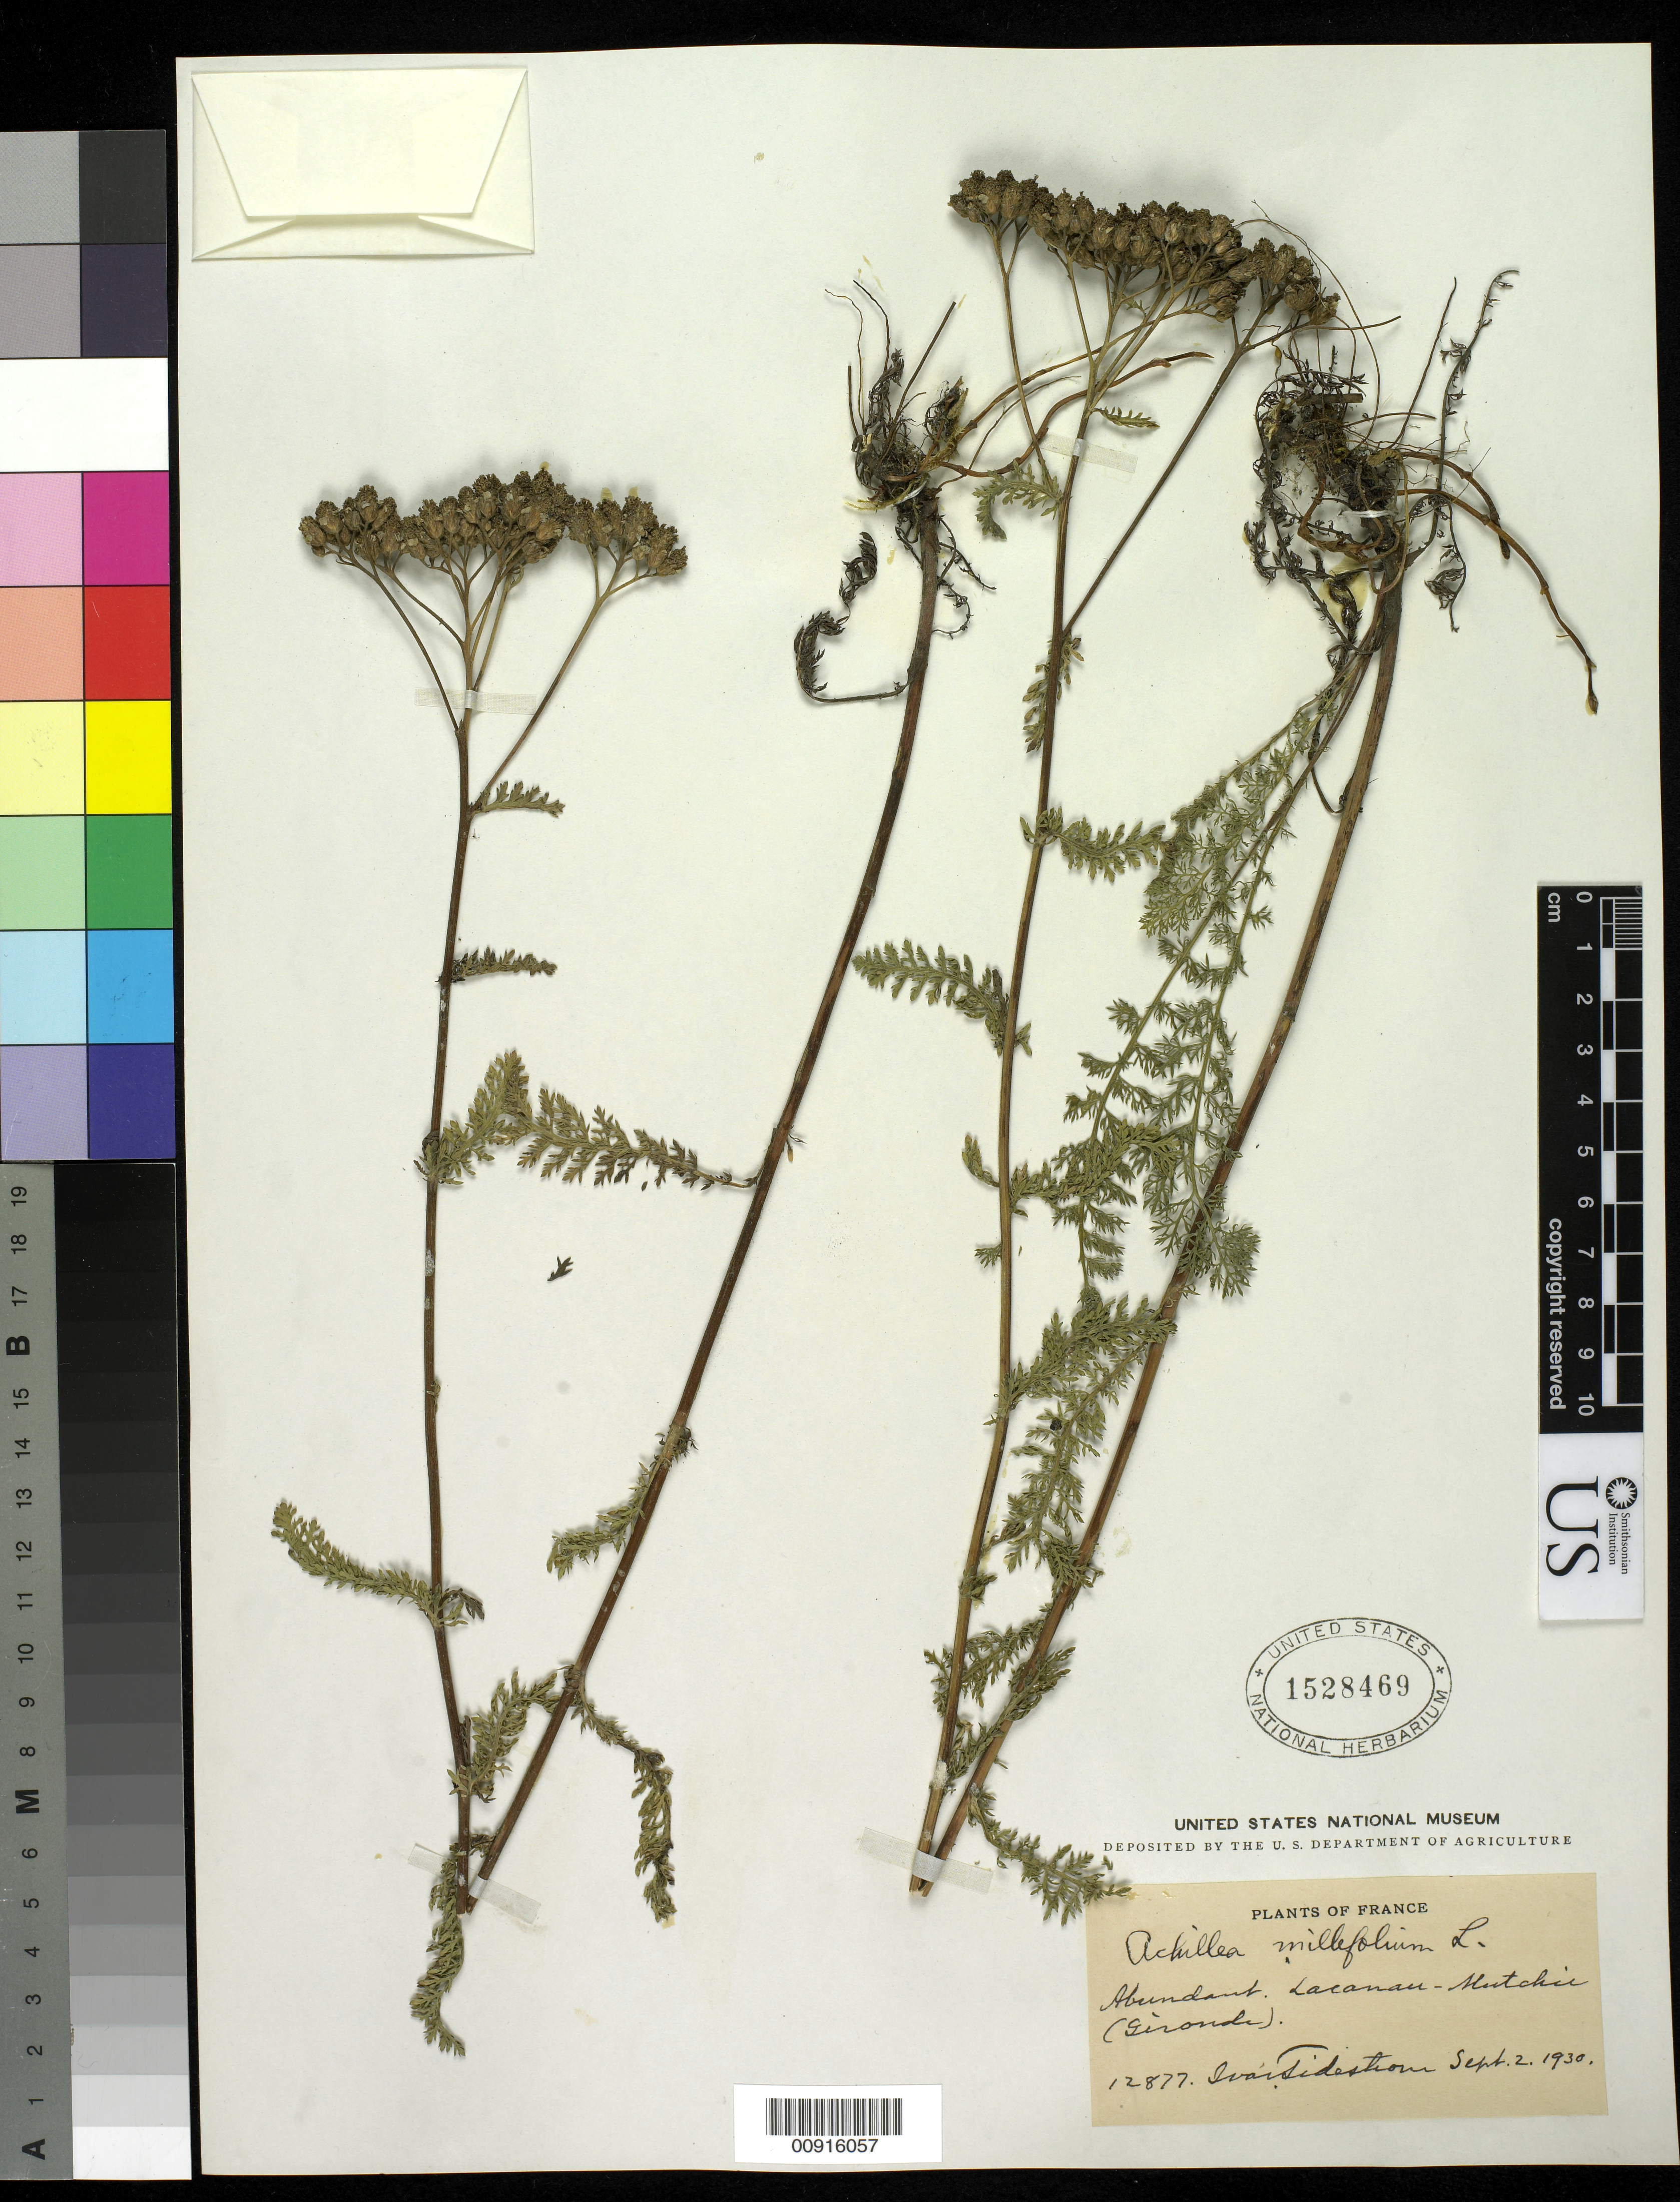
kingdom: Plantae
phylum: Tracheophyta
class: Magnoliopsida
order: Asterales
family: Asteraceae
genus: Achillea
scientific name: Achillea millefolium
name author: L.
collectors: I. F. Tidestrom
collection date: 1930-09-02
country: France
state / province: Nouvelle-Aquitaine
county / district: Gironde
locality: Abundant Lacanau - Mutchie (Gironda)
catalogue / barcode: US 1528469